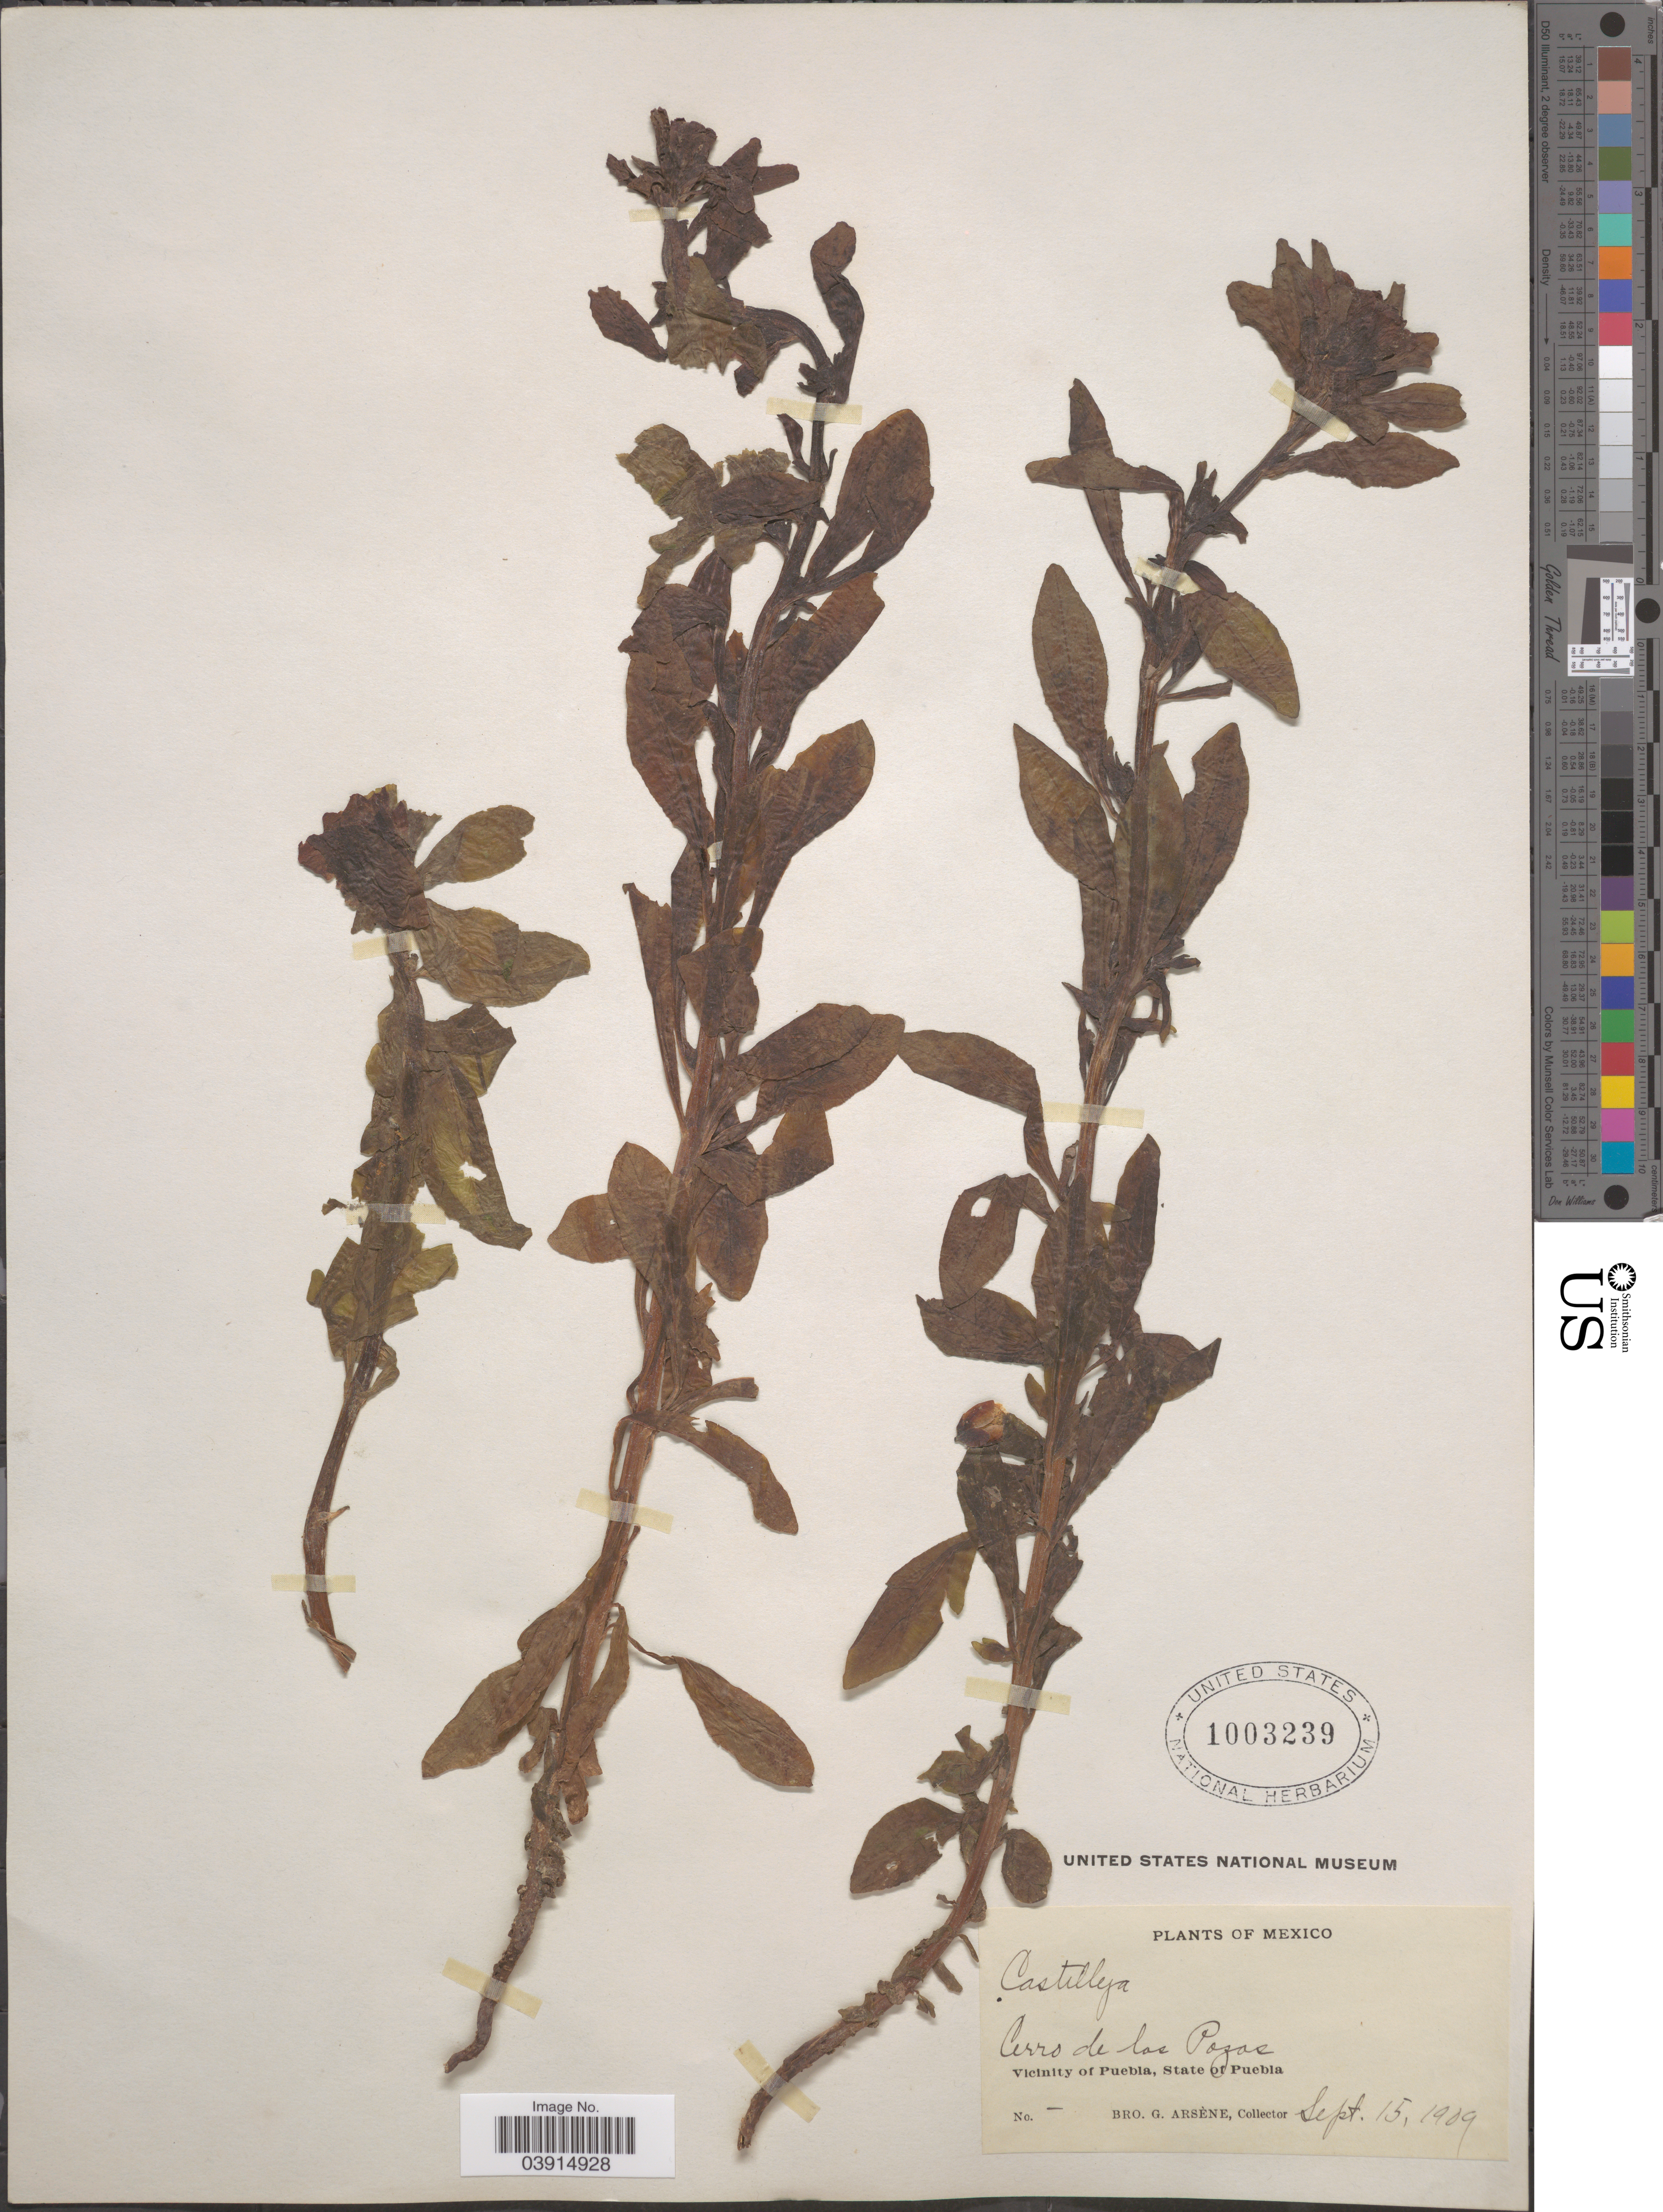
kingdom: Plantae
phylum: Tracheophyta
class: Magnoliopsida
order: Lamiales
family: Orobanchaceae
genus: Castilleja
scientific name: Castilleja arvensis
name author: Schltdl. & Cham.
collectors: Bro. G. Arsène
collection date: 1909-09-15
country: Mexico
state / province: Puebla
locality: Cerro de los Pozos. Vicinity of Puebla.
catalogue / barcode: US 1003239